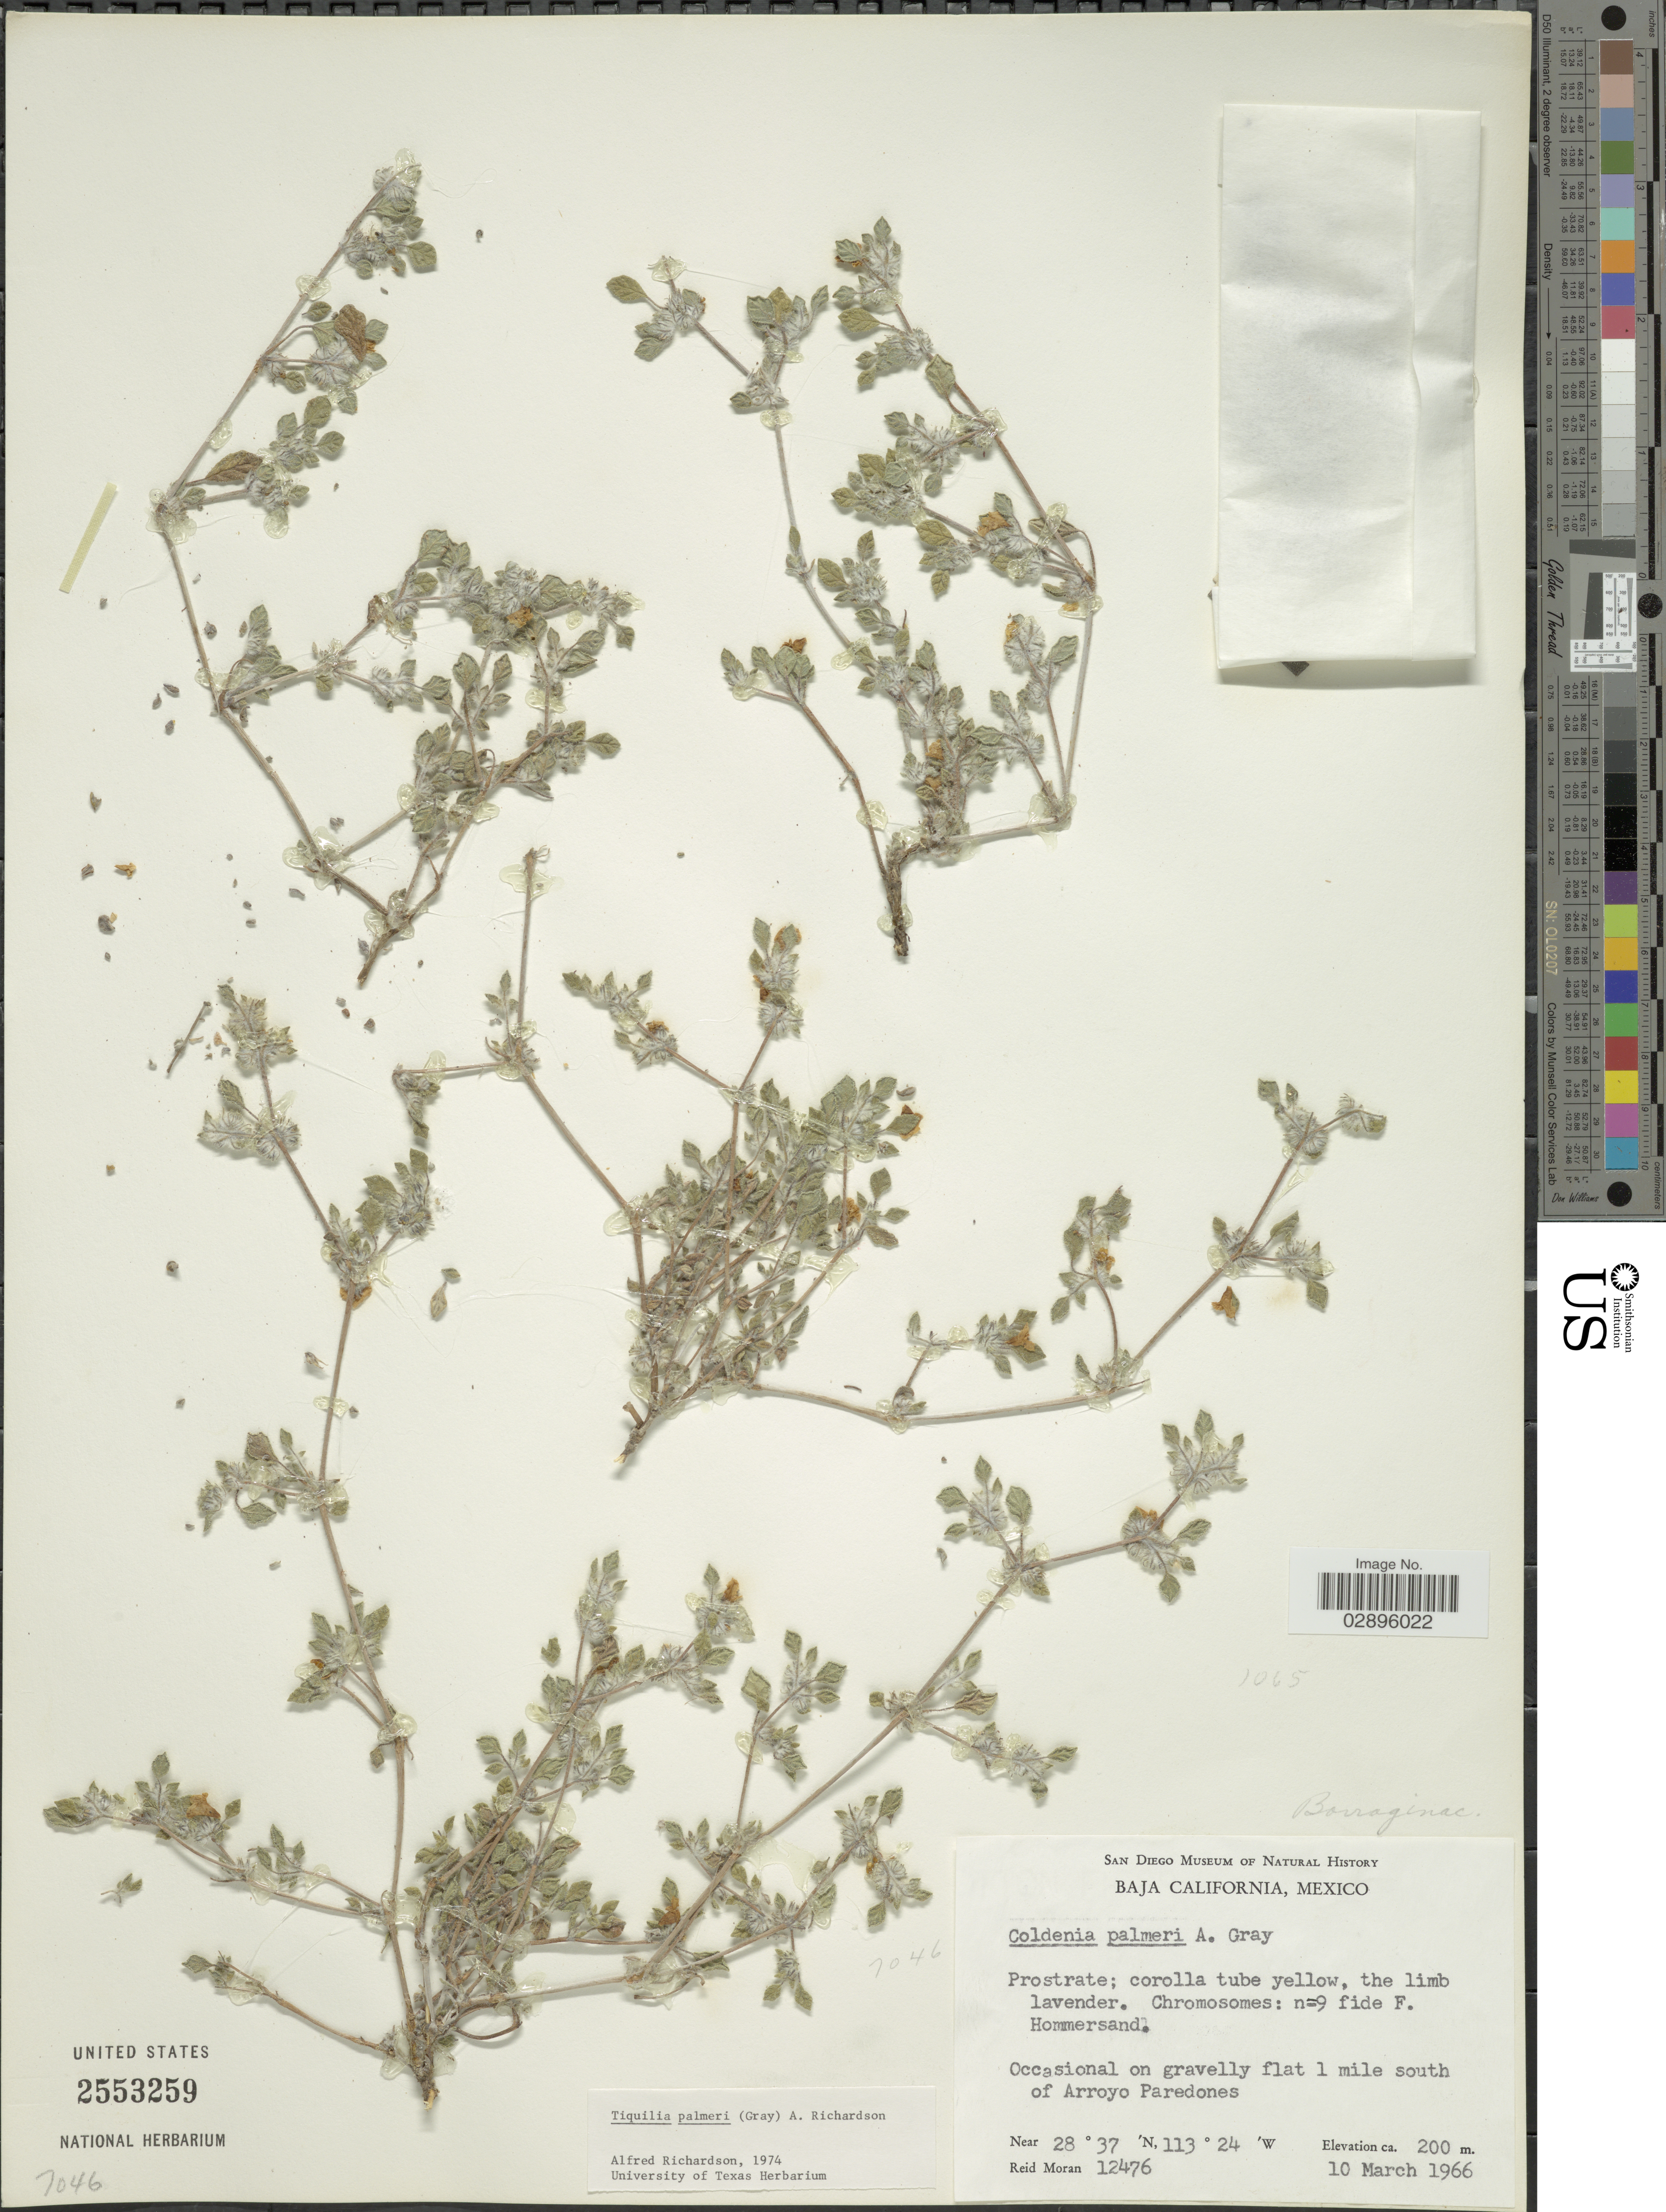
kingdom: Plantae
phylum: Tracheophyta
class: Magnoliopsida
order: Boraginales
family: Ehretiaceae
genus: Tiquilia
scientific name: Tiquilia palmeri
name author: (A. Gray) A.T. Richardson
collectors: R. Moran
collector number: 12476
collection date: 1966-03-10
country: Mexico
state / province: Baja California Sur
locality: Occasional on gravelly flat 1 mile south of Arroyo Paredones.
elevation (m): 200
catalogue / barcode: US 2553259